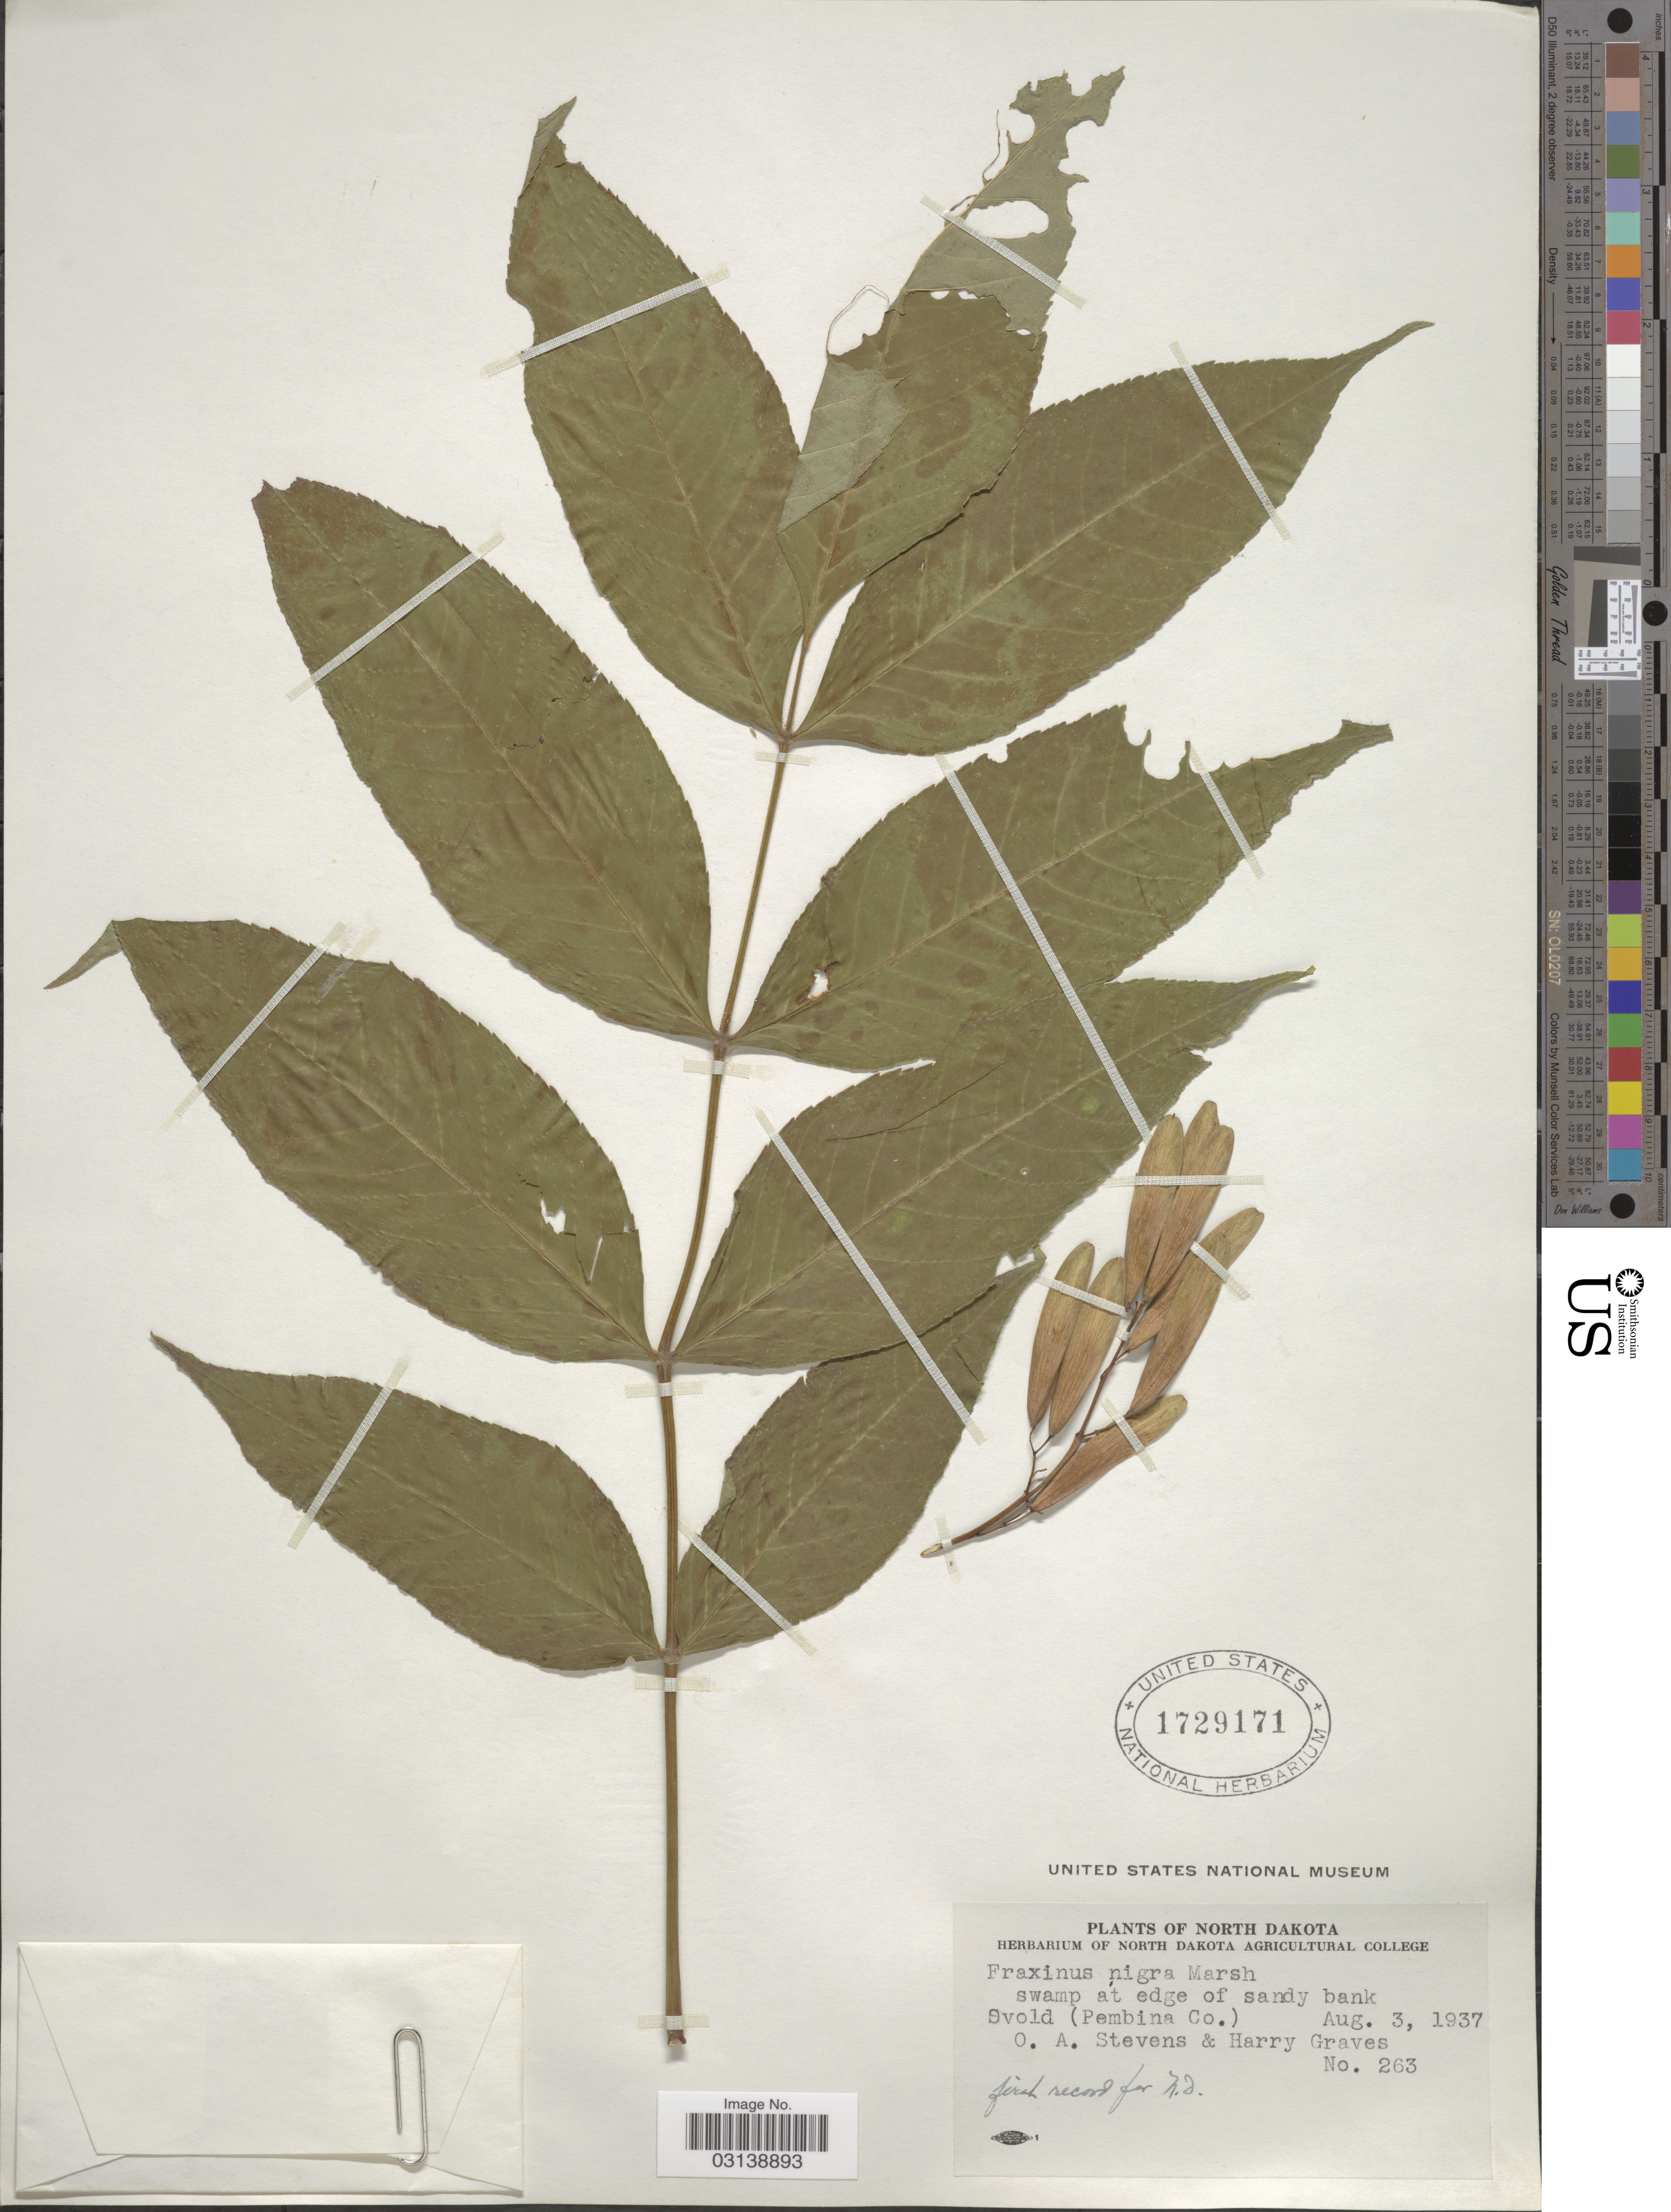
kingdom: Plantae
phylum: Tracheophyta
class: Magnoliopsida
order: Lamiales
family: Oleaceae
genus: Fraxinus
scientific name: Fraxinus nigra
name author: Marshall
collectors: O. A. Stevens & H. Graves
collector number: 263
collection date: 1937-08-03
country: United States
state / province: North Dakota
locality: Svold (Pembina Co.)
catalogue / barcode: US 1729171